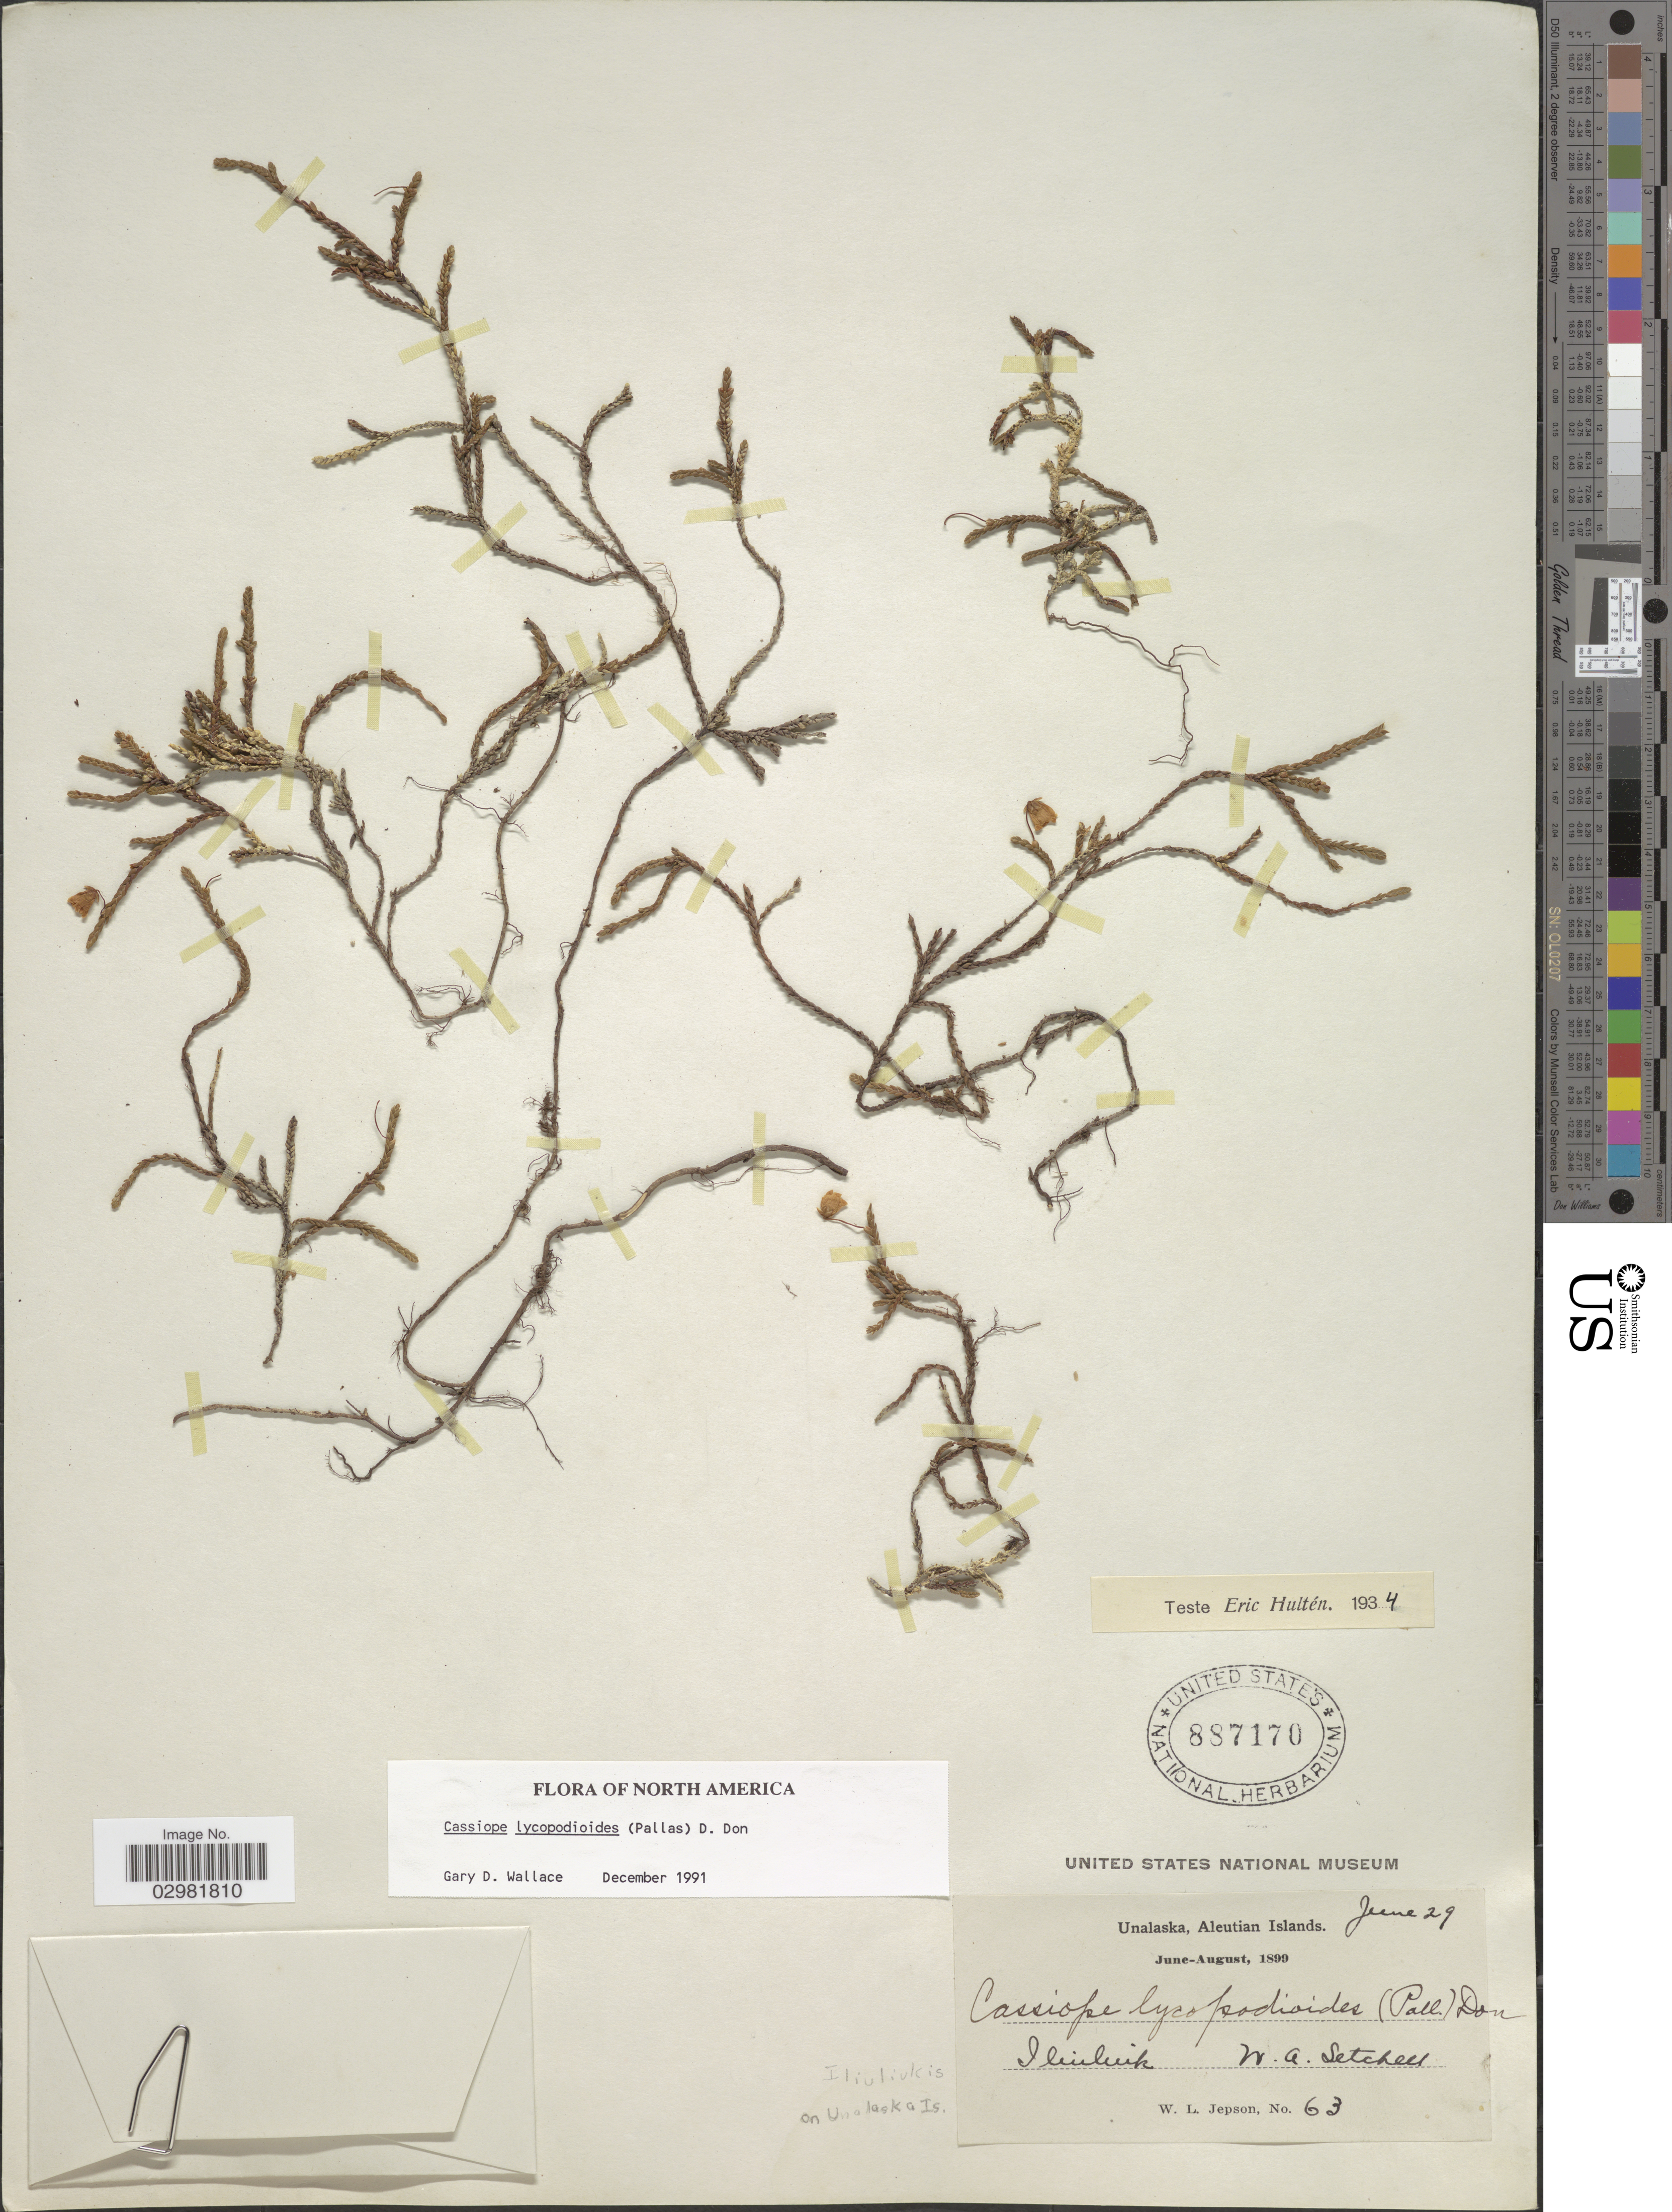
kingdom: Plantae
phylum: Tracheophyta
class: Magnoliopsida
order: Ericales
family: Ericaceae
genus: Cassiope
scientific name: Cassiope lycopodioides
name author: (Pall.) D. Don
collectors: W. Setchell & W. L. Jepson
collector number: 63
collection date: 1899-06-29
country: United States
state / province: Alaska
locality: Unalaska, Aleutian Islands. Iliuliuk.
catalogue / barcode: US 887170